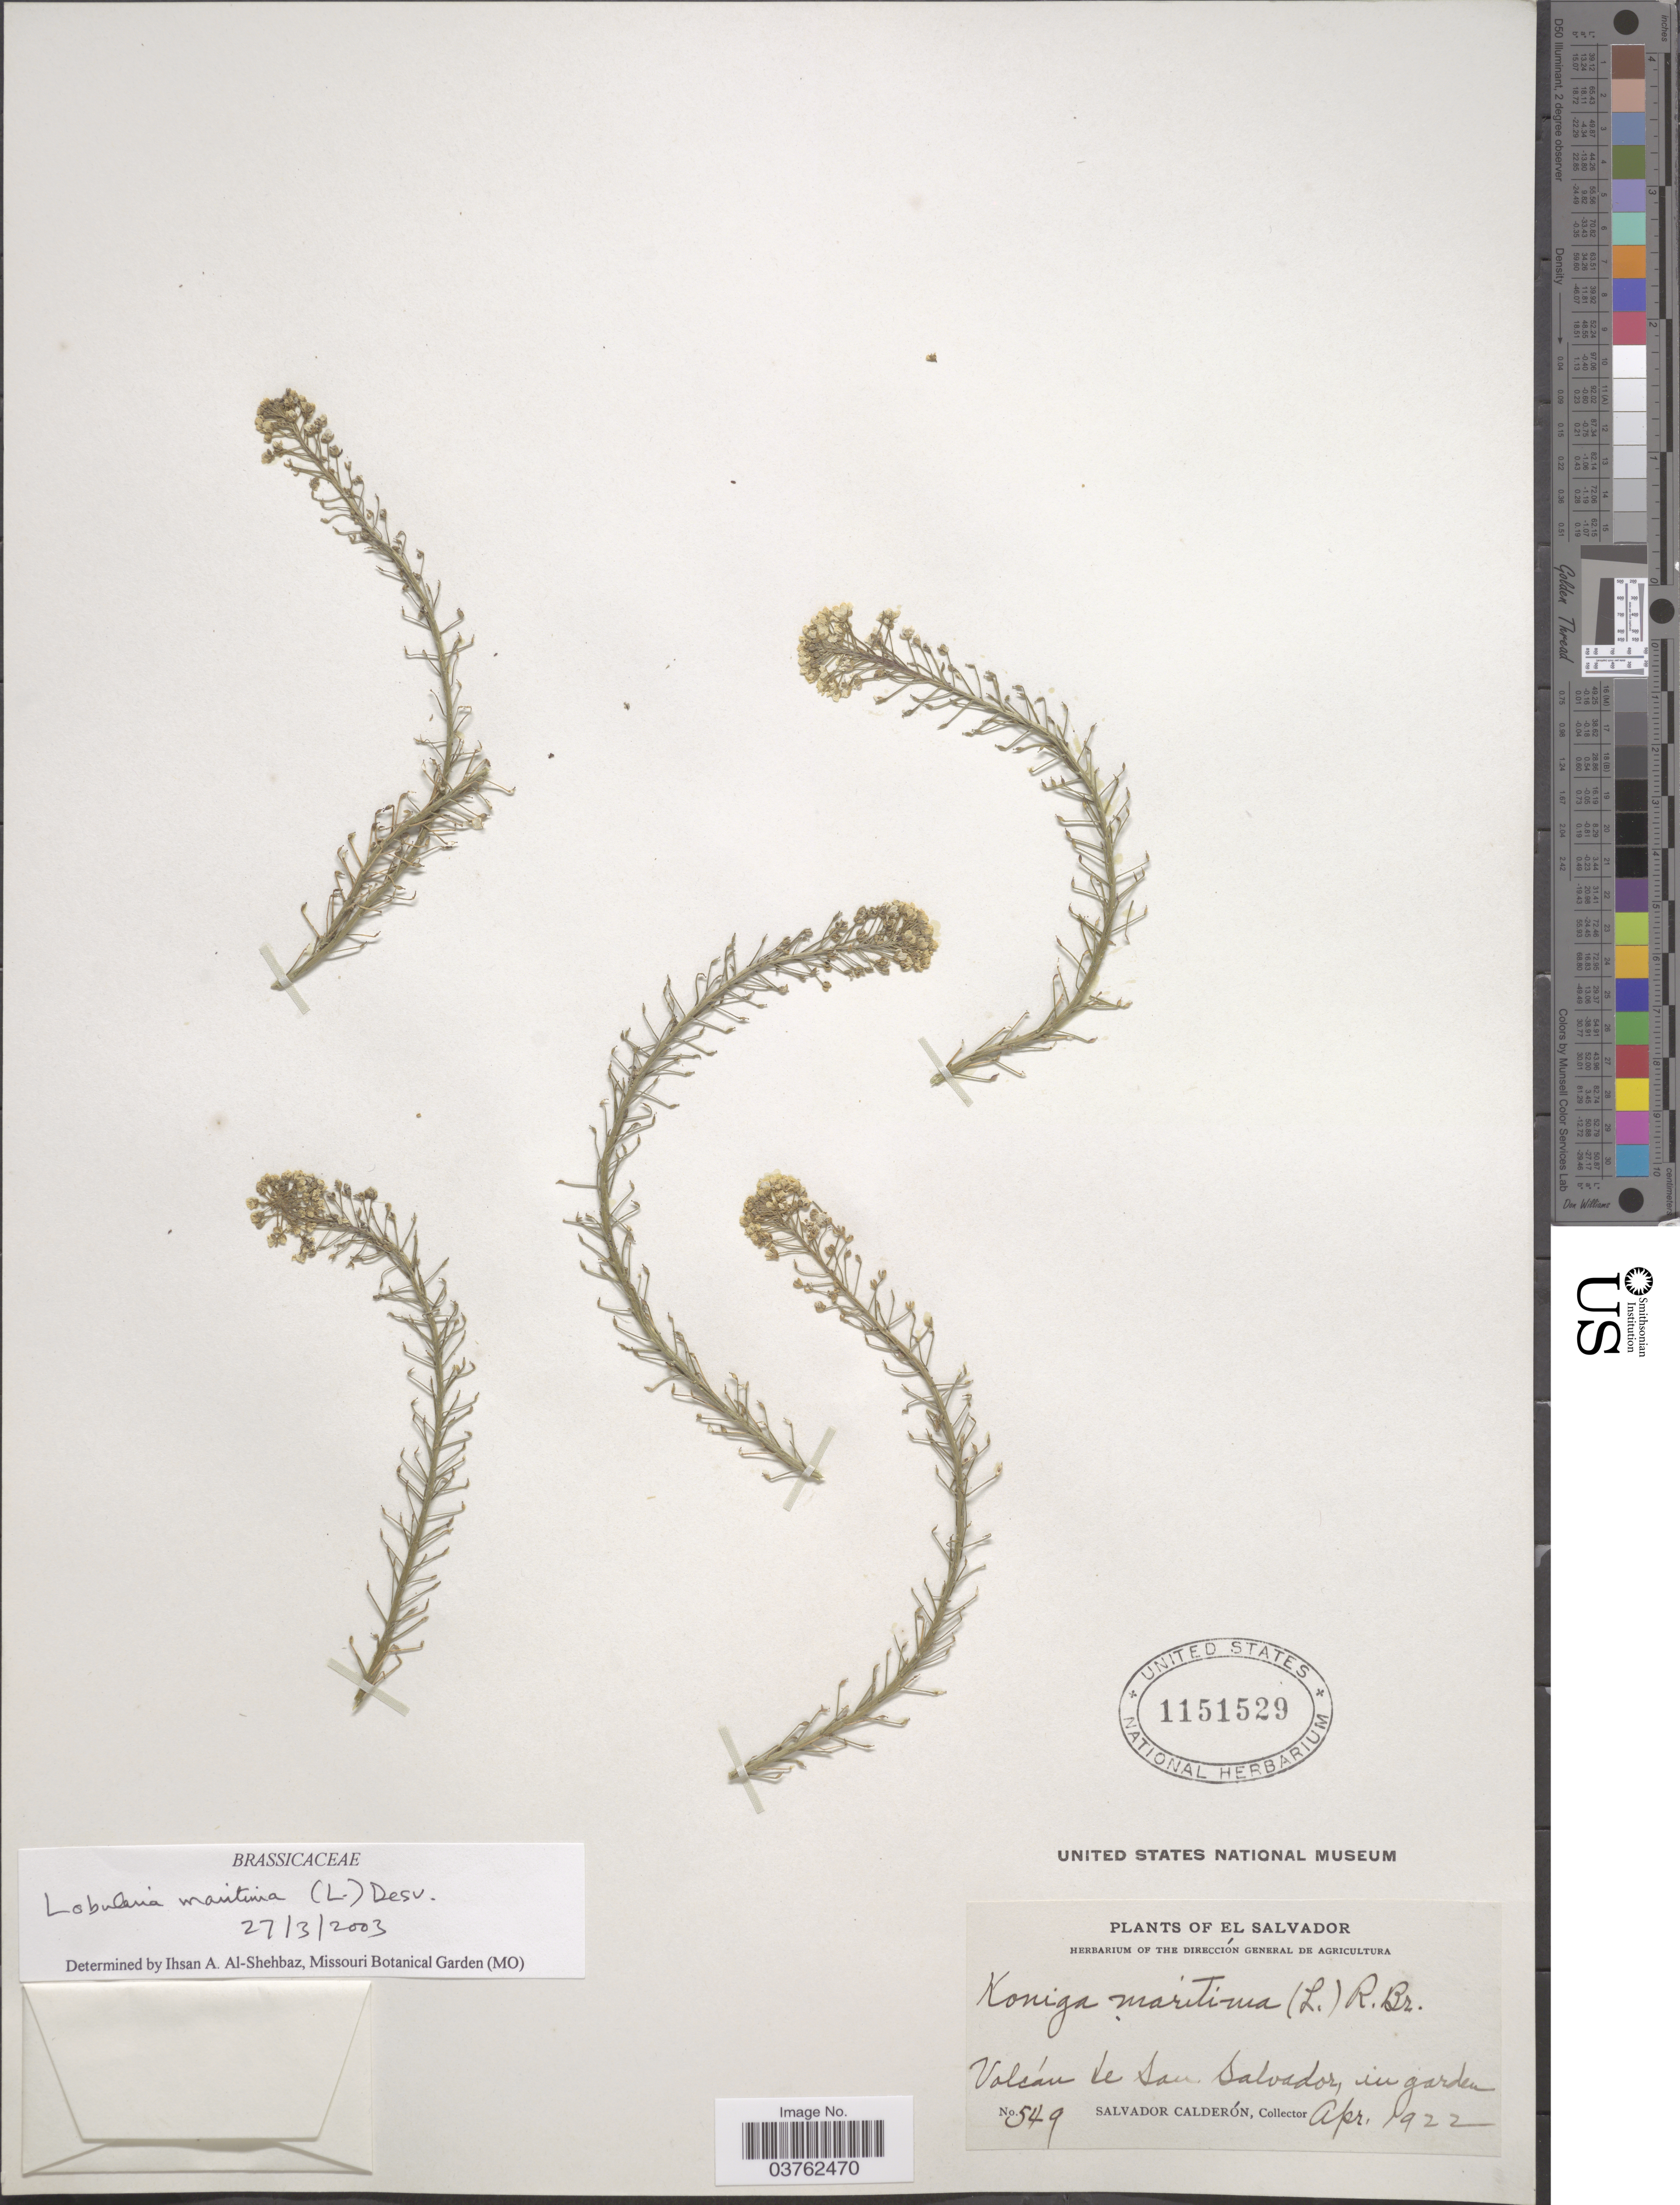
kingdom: Plantae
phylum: Tracheophyta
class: Magnoliopsida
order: Brassicales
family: Brassicaceae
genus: Lobularia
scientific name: Lobularia maritima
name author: (L.) Desv.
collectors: S. Calderón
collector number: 549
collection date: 1922-04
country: Bahamas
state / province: San Salvador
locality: El Salvador. Volcán de San Salvador, in garden.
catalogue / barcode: US 1151529